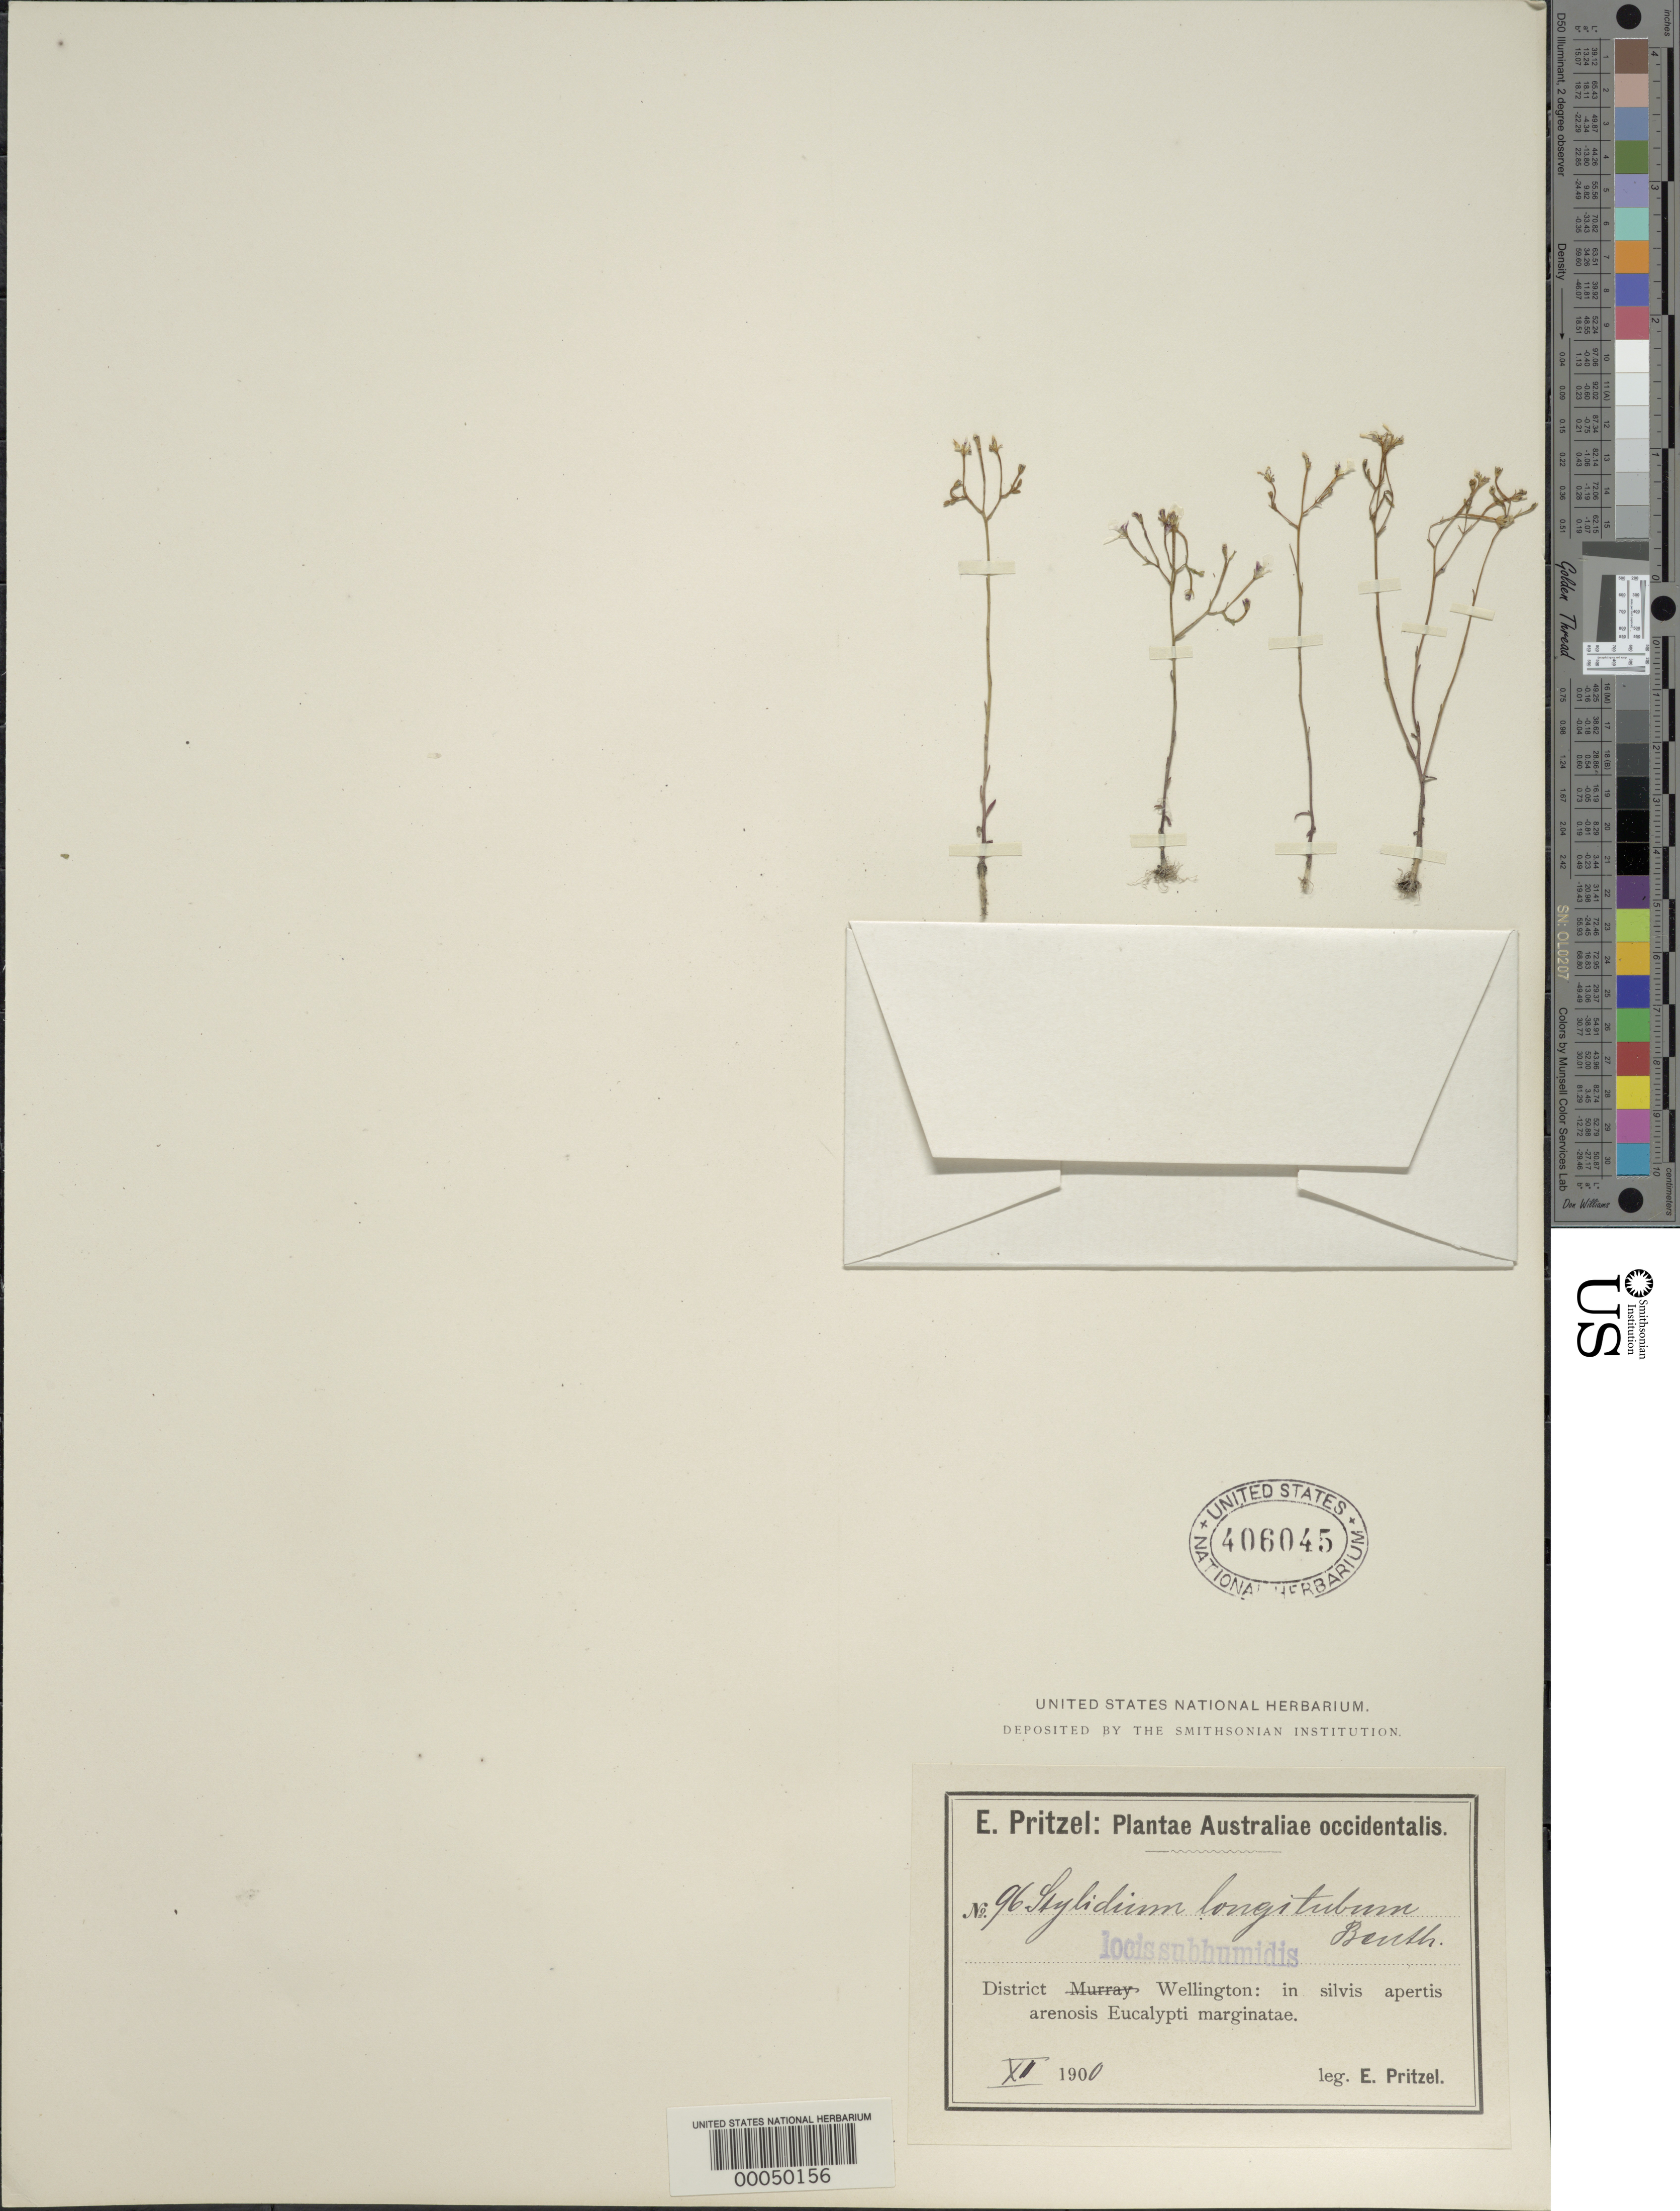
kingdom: Plantae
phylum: Tracheophyta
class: Magnoliopsida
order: Asterales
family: Stylidiaceae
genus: Stylidium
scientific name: Stylidium longitubum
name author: Benth.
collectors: E. G. Pritzel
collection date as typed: Dec 1900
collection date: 1900-12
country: Australia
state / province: Western Australia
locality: Wellington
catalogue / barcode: US 406045